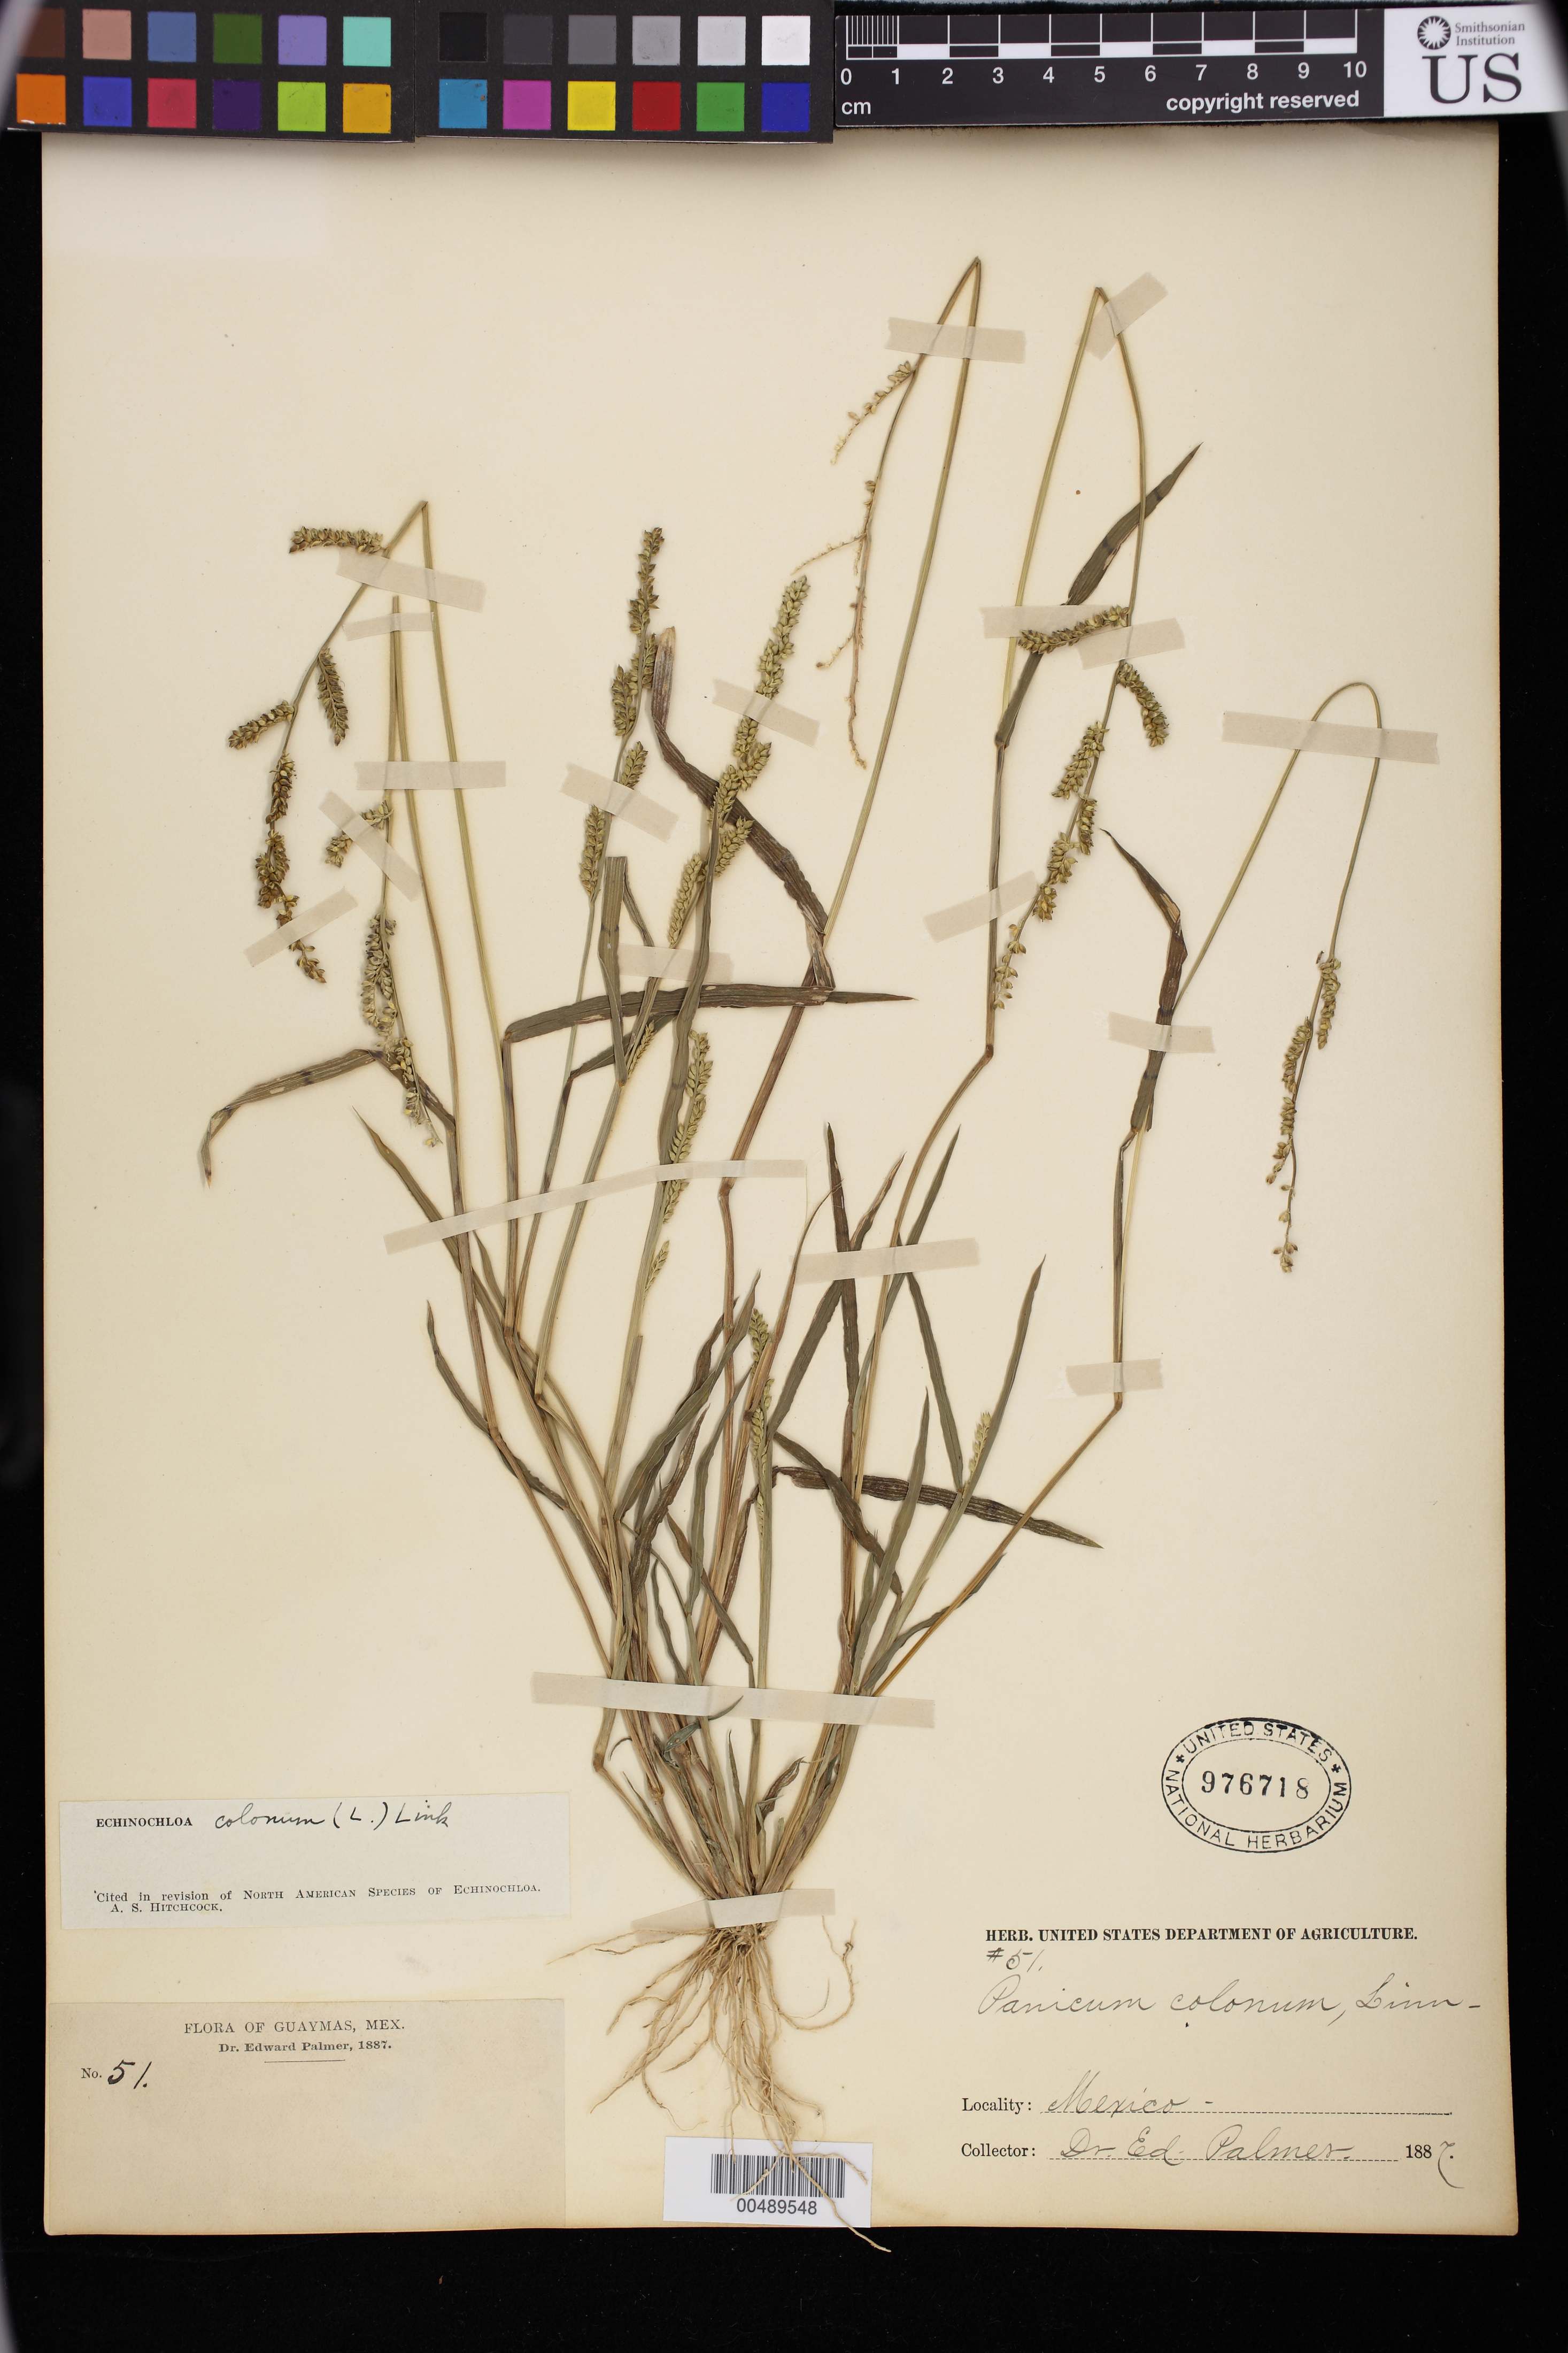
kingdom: Plantae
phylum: Tracheophyta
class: Liliopsida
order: Poales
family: Poaceae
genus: Echinochloa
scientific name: Echinochloa colona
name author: (L.) Link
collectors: E. Palmer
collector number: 51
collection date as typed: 1887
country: Mexico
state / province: Sonora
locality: Guaymas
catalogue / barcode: US 976718